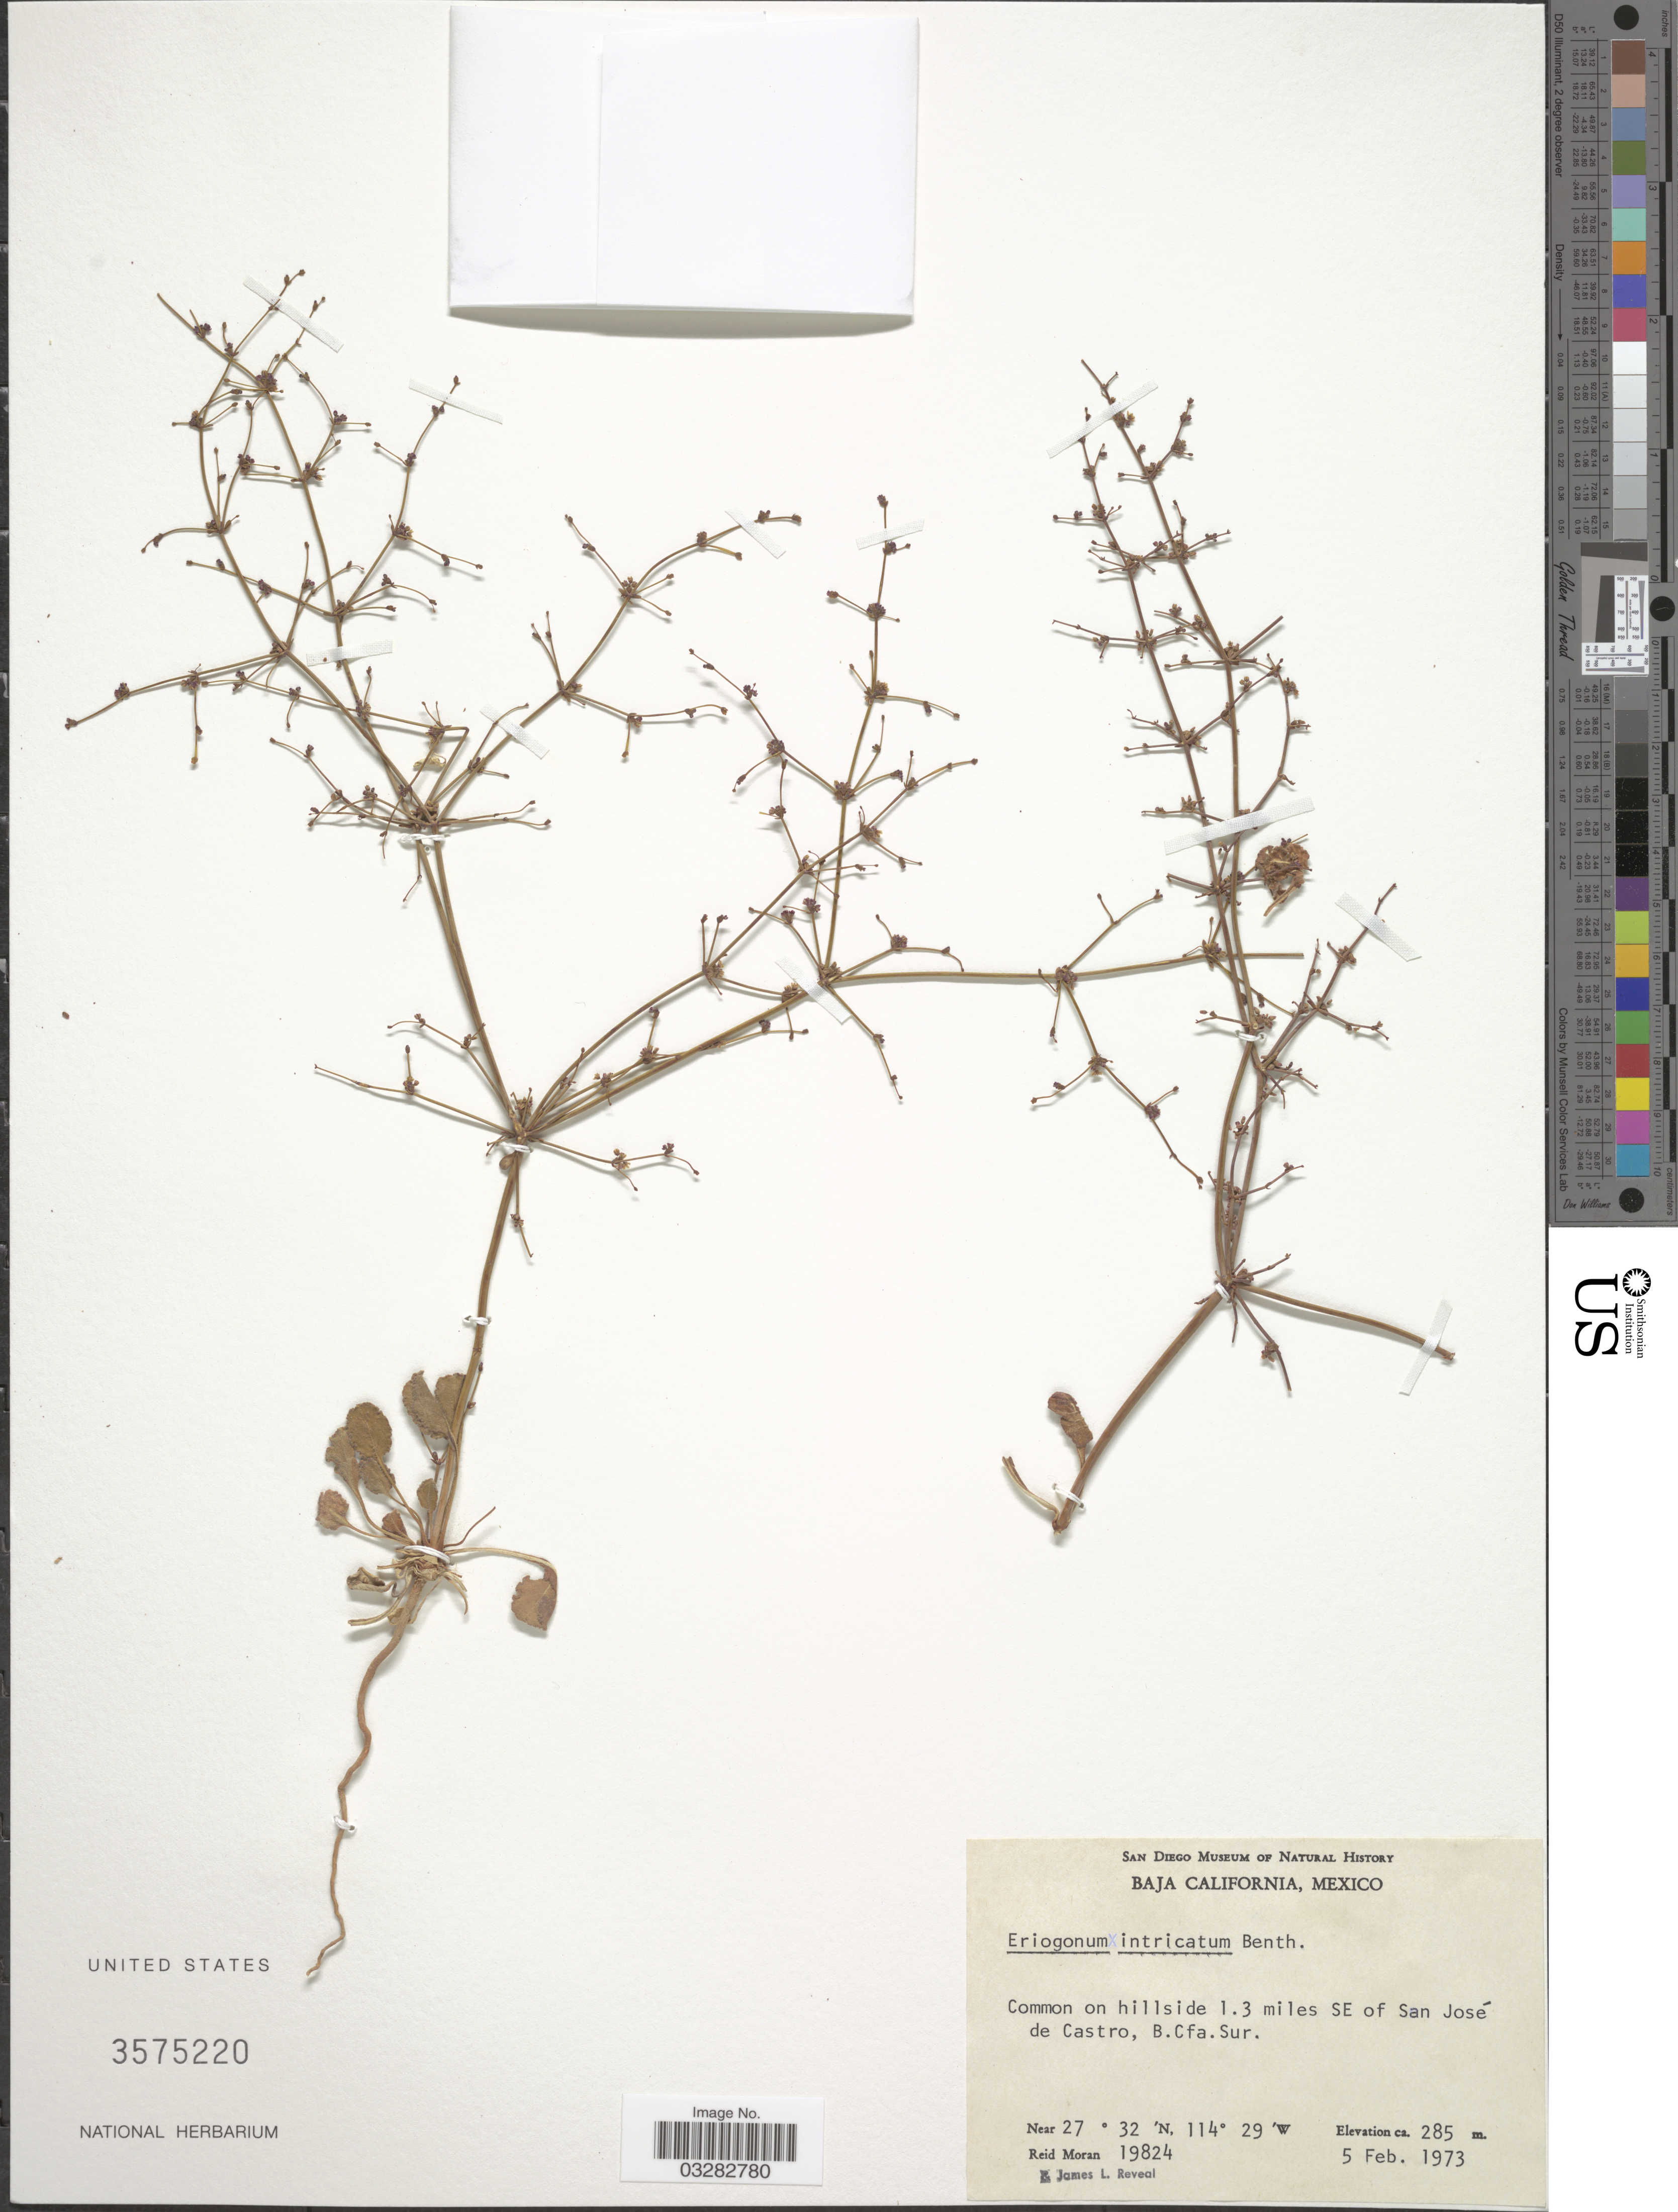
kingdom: Plantae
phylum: Tracheophyta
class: Magnoliopsida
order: Caryophyllales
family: Polygonaceae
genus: Eriogonum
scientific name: Eriogonum intricatum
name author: Benth.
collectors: R. V. Moran & J. L. Reveal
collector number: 19824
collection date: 1973-02-05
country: Mexico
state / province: Baja California Sur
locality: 1.3 miles SE of San José de Castro.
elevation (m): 285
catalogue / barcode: US 3575220